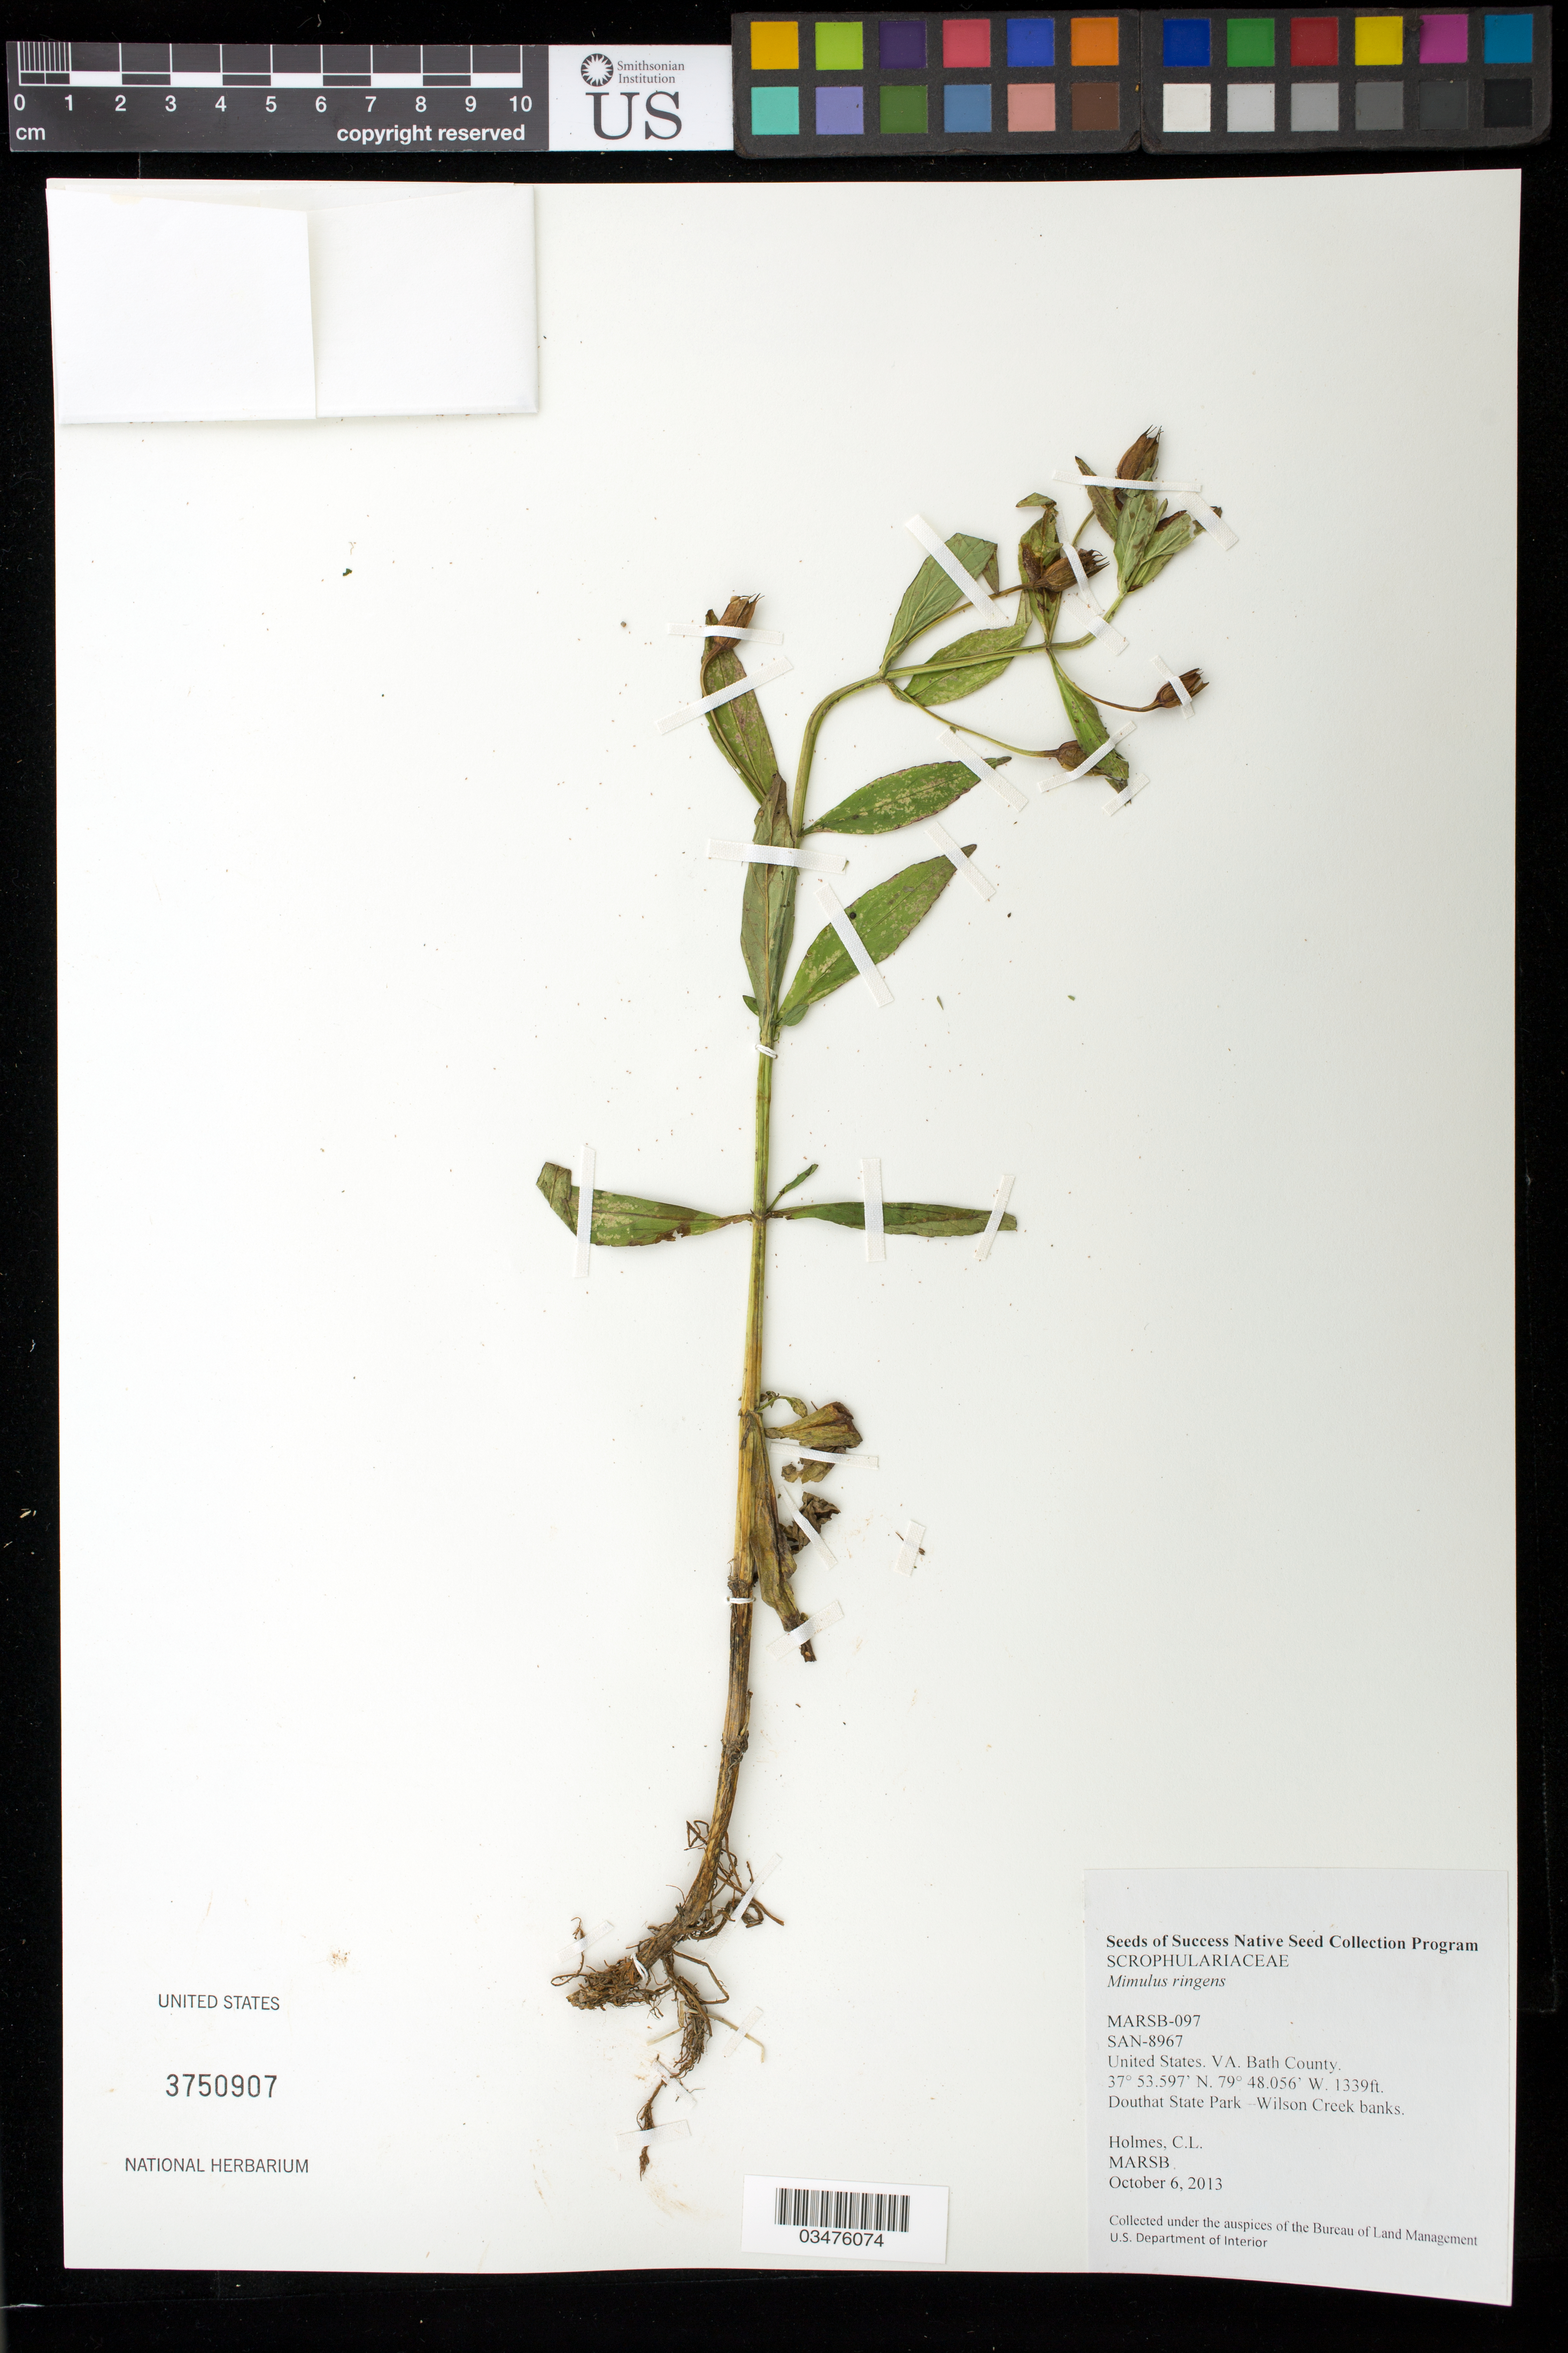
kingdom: Plantae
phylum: Tracheophyta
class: Magnoliopsida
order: Lamiales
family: Phrymaceae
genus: Mimulus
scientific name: Mimulus ringens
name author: L.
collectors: C. Holmes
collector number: MARSB-097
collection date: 2013-10-06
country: United States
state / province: Virginia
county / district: Bath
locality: Douthat State Park- Wilson Creek banks.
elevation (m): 408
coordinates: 37 53.597 n, 79 48.056 W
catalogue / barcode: US 3750907